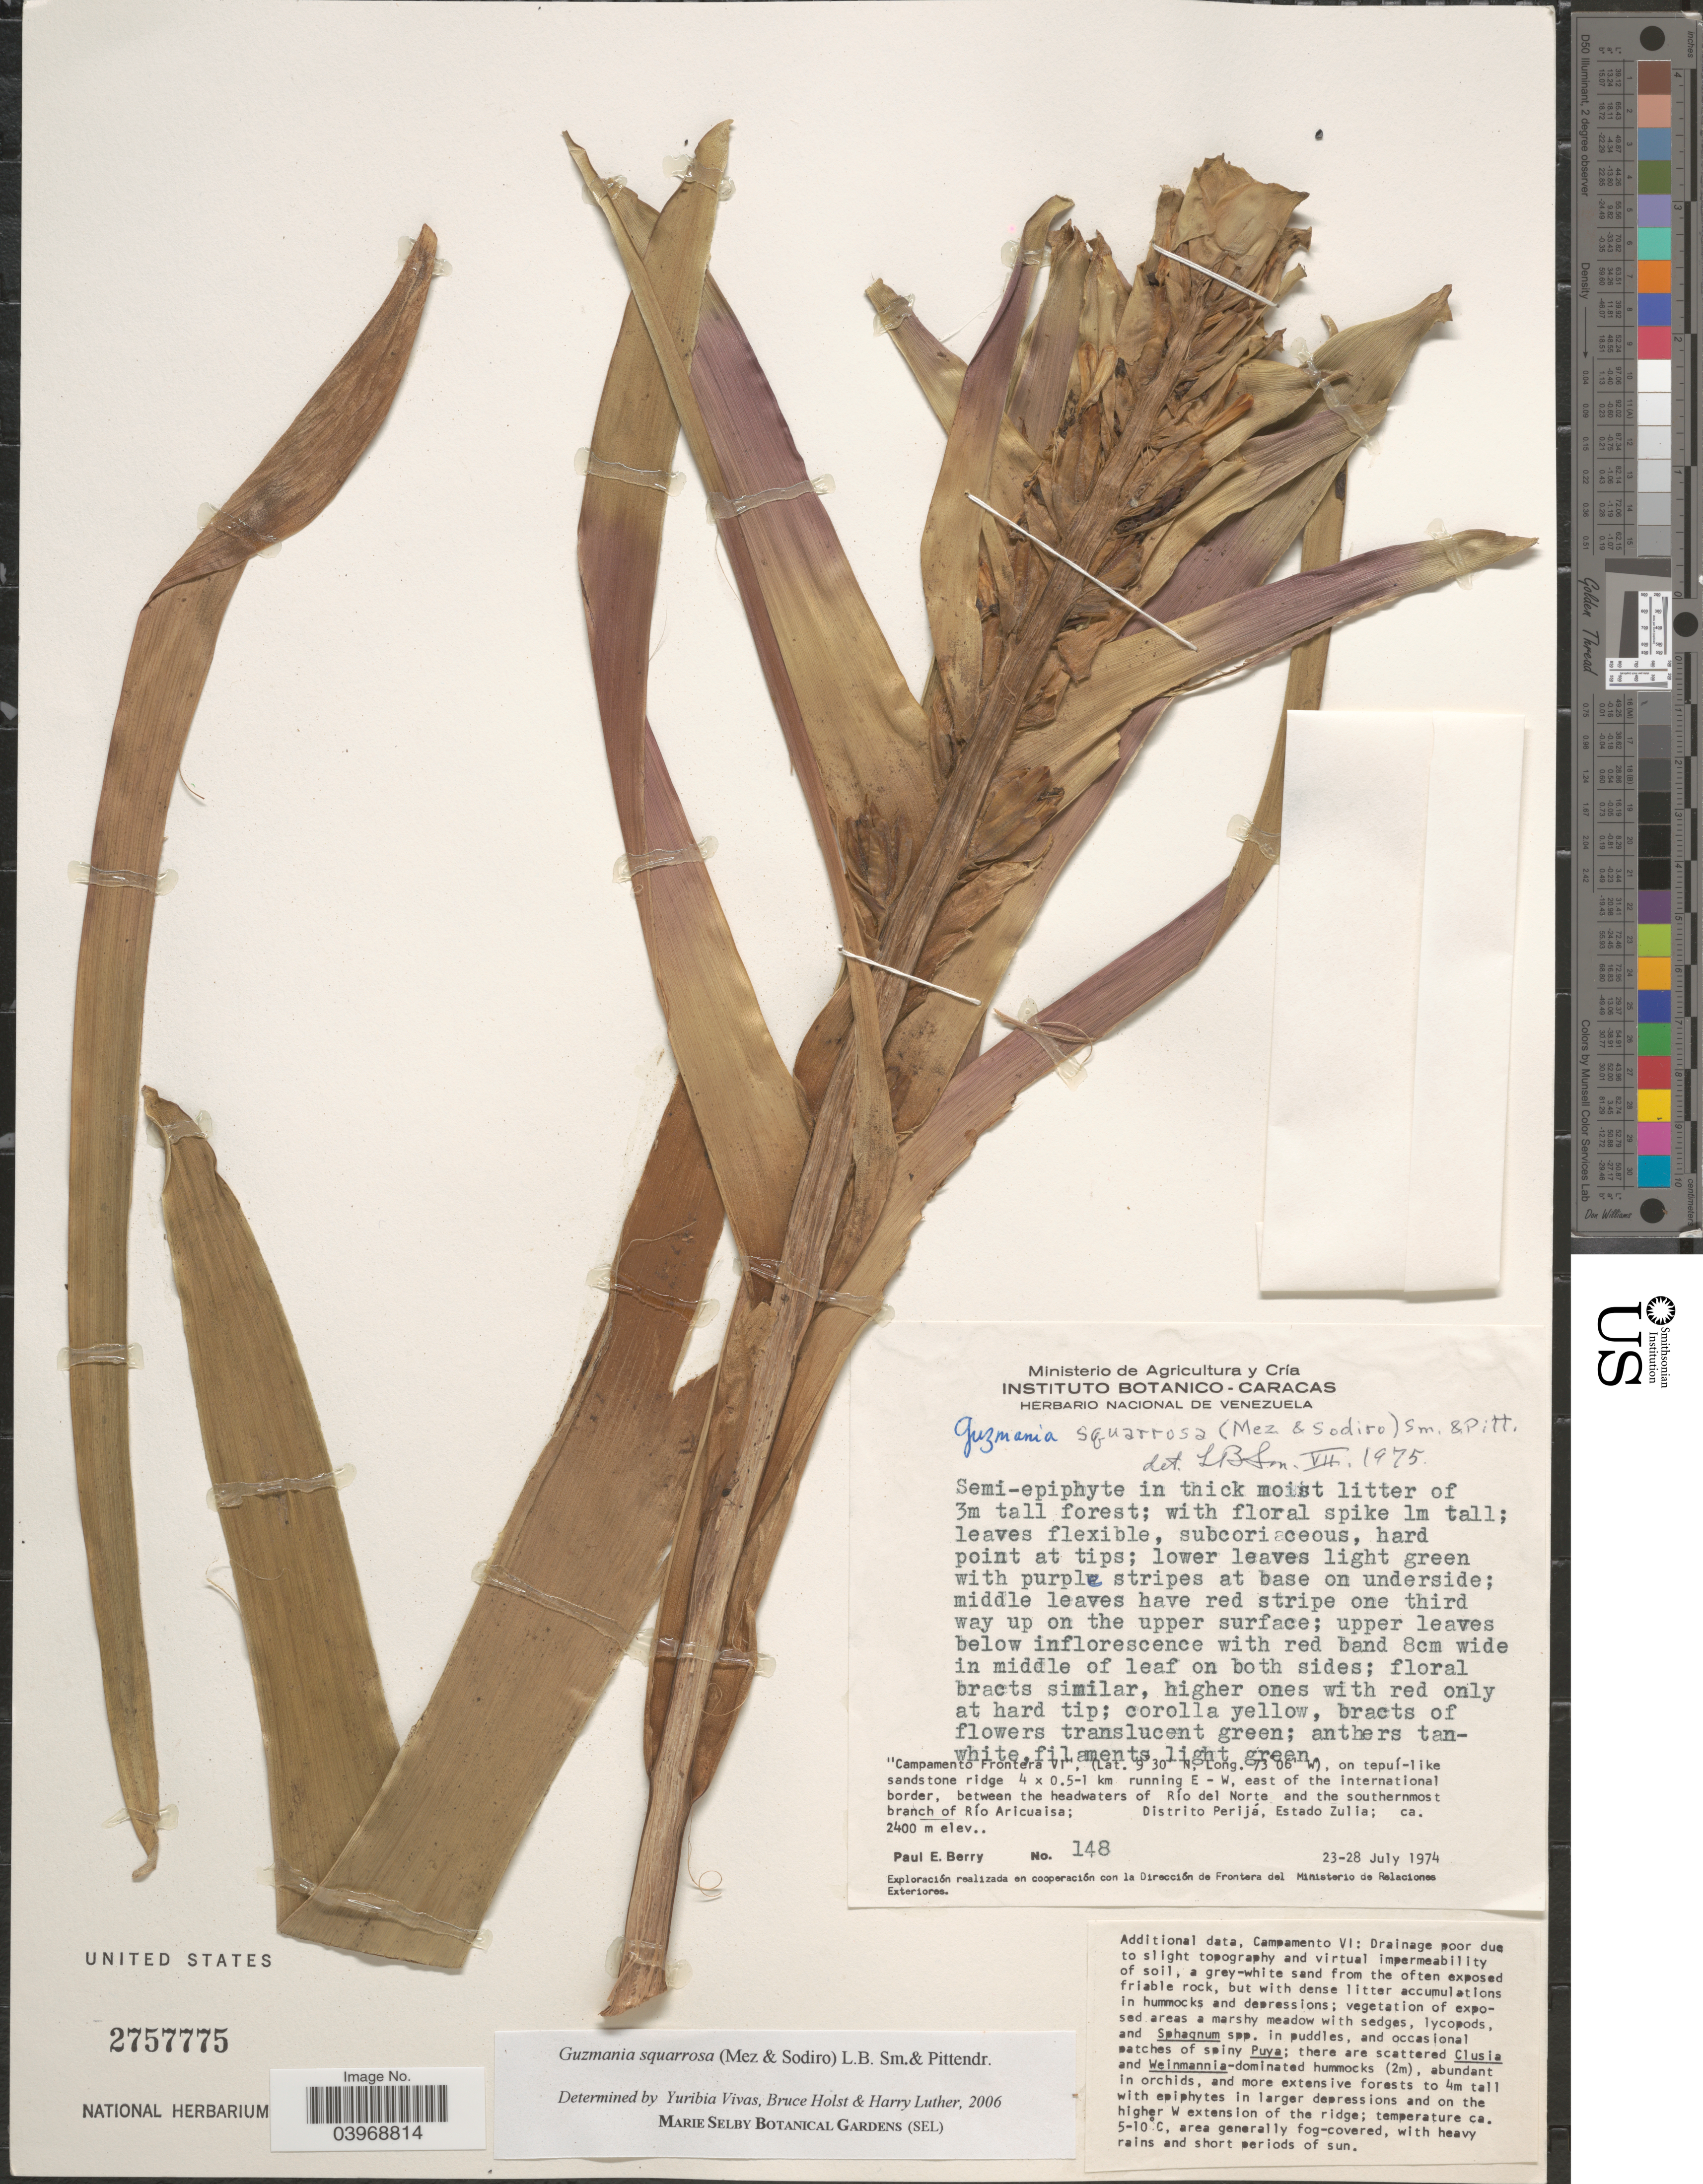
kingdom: Plantae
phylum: Tracheophyta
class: Liliopsida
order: Poales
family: Bromeliaceae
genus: Guzmania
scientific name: Guzmania squarrosa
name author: (Mez & Sodiro) L.B. Sm. & Pittendr.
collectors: P. E. Berry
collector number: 148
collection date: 1974-07-23/1974-07-28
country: Venezuela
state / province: Zulia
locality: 'Campamento Frontera VI', on tepuí-like sandstone ridge 4 [Foreign script] 0.5-1 km running E - W, east of the international border, between the headwaters of Río del Norte and the southermost branch of Río Aricuaisa; Distrito Perijá, Estado Zulia.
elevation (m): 2400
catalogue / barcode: US 2757775